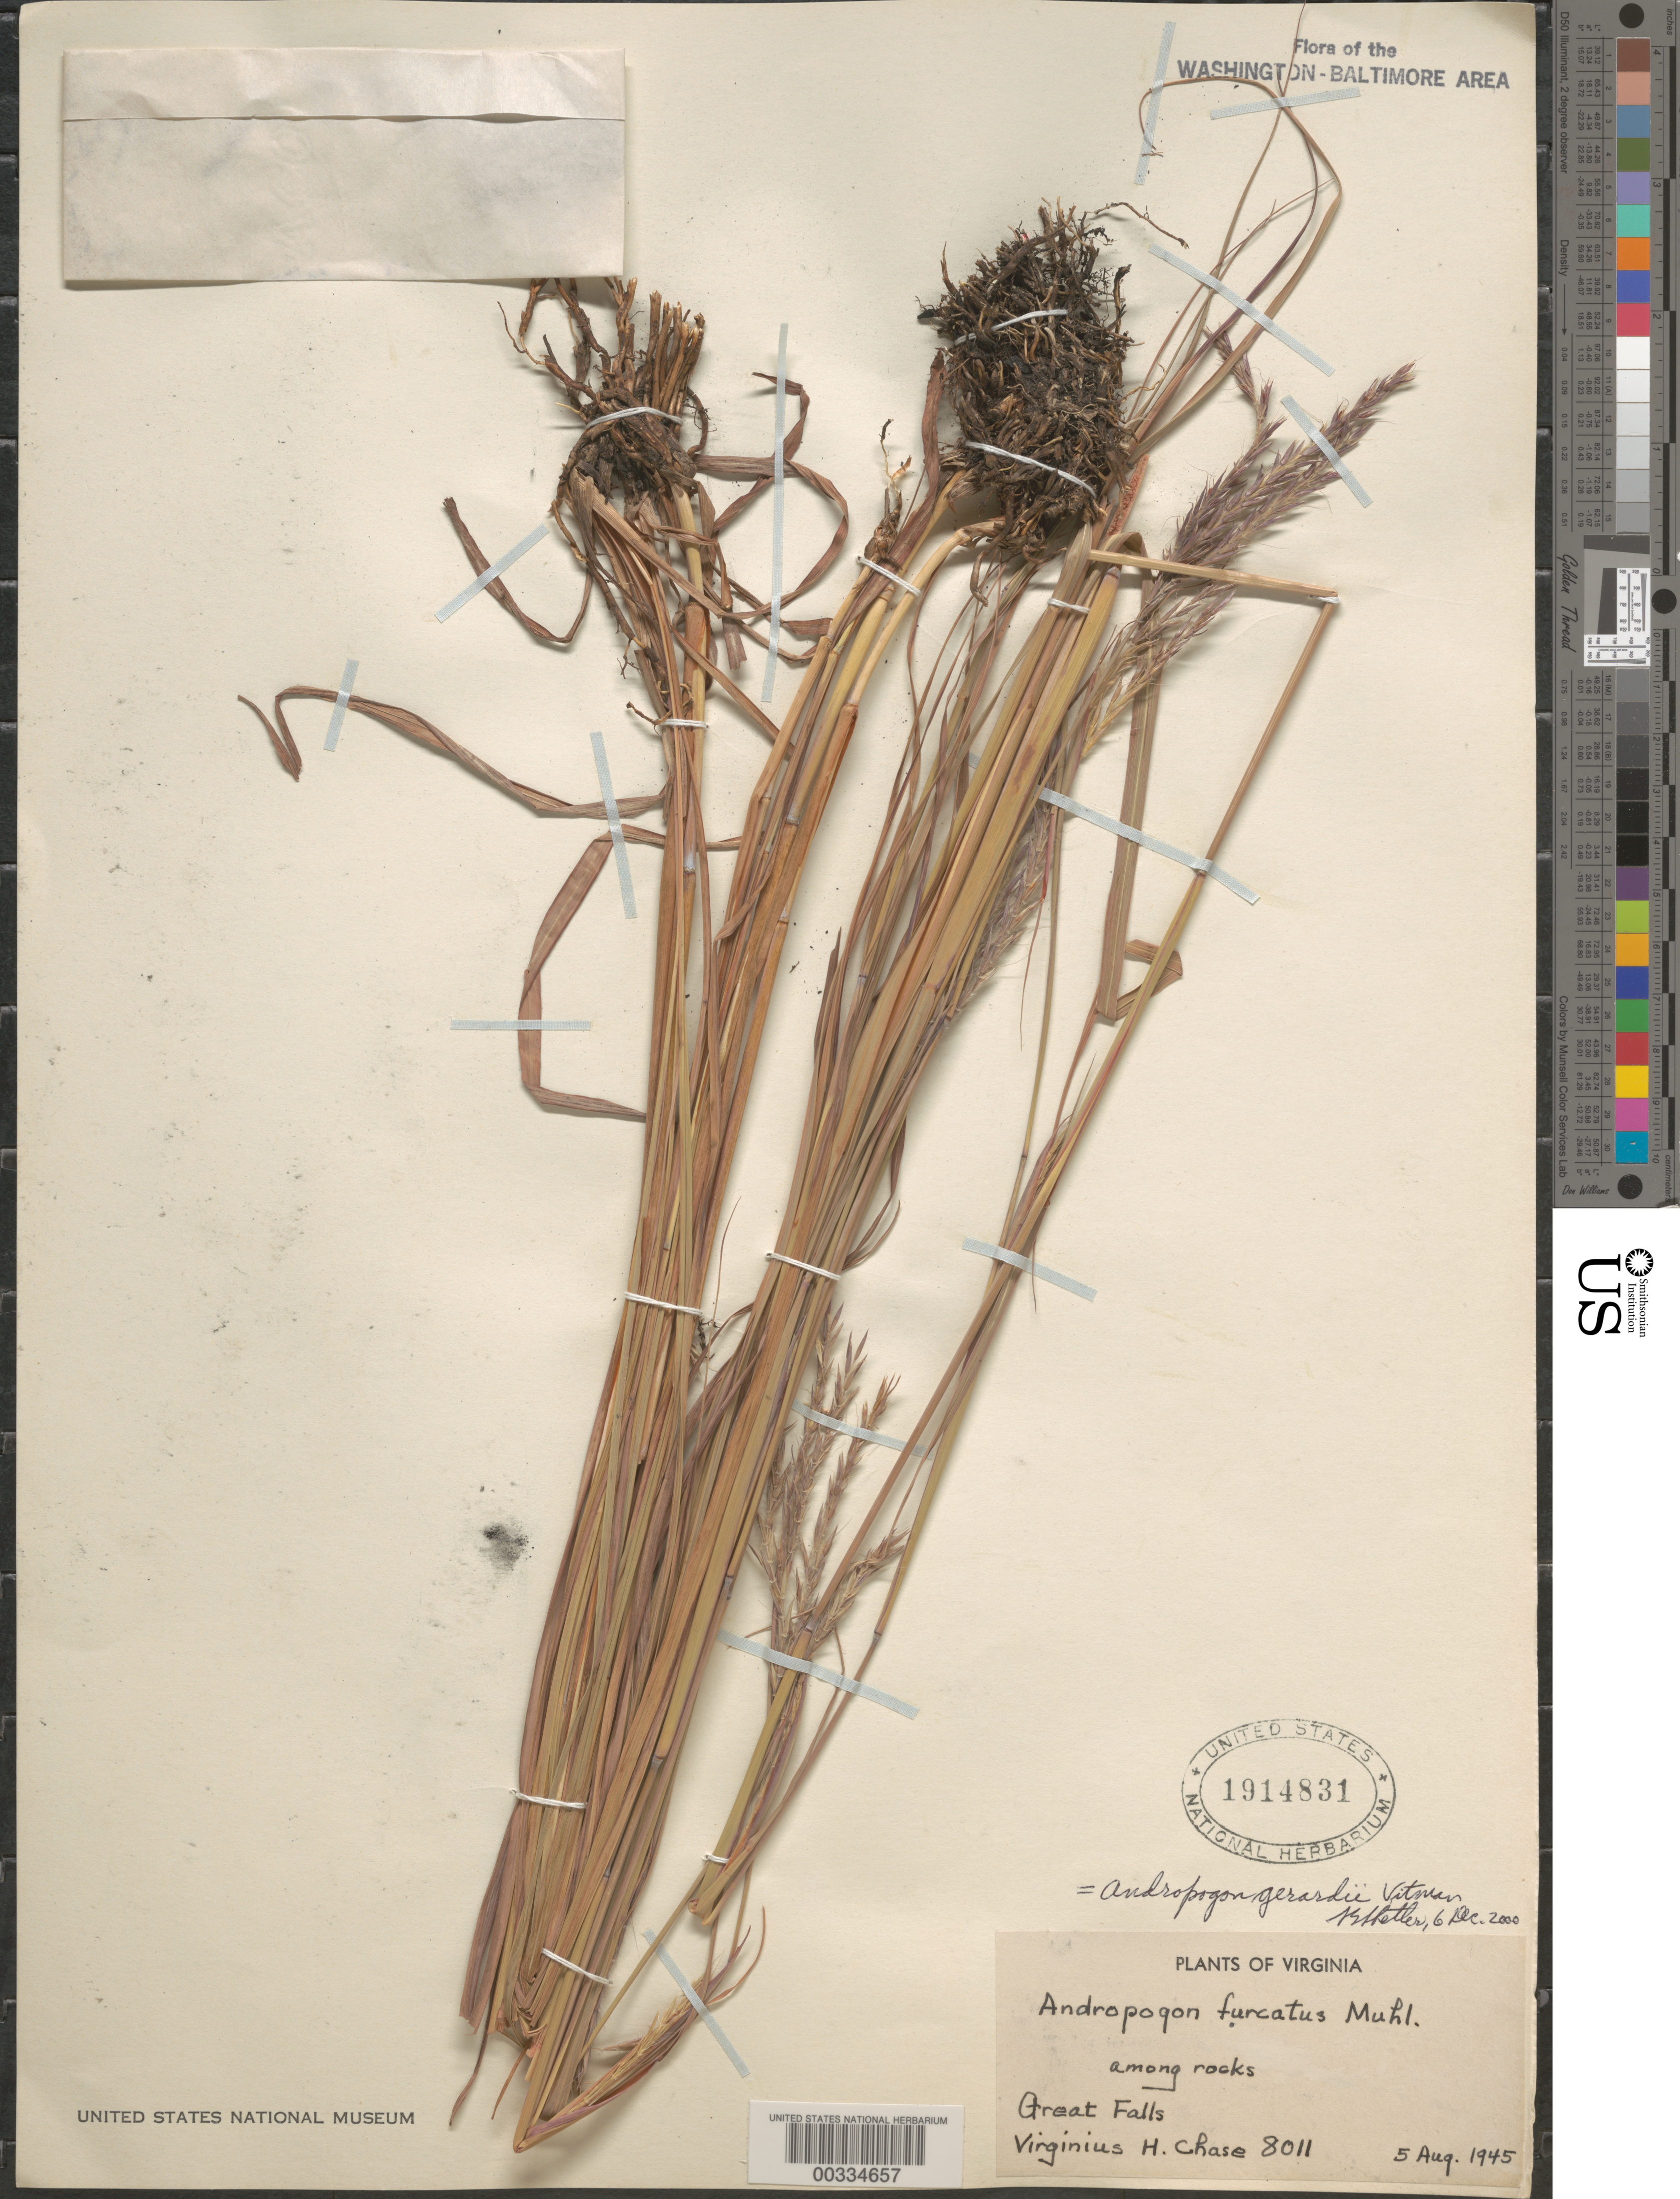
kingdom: Plantae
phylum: Tracheophyta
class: Liliopsida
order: Poales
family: Poaceae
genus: Andropogon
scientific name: Andropogon gerardii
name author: Vitman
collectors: V. H. Chase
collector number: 8011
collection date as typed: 05 Aug 1945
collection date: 1945-08-05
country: United States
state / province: Virginia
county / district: Fairfax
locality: Great Falls C. and O. Canal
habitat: Among rocks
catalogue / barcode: US 1914831